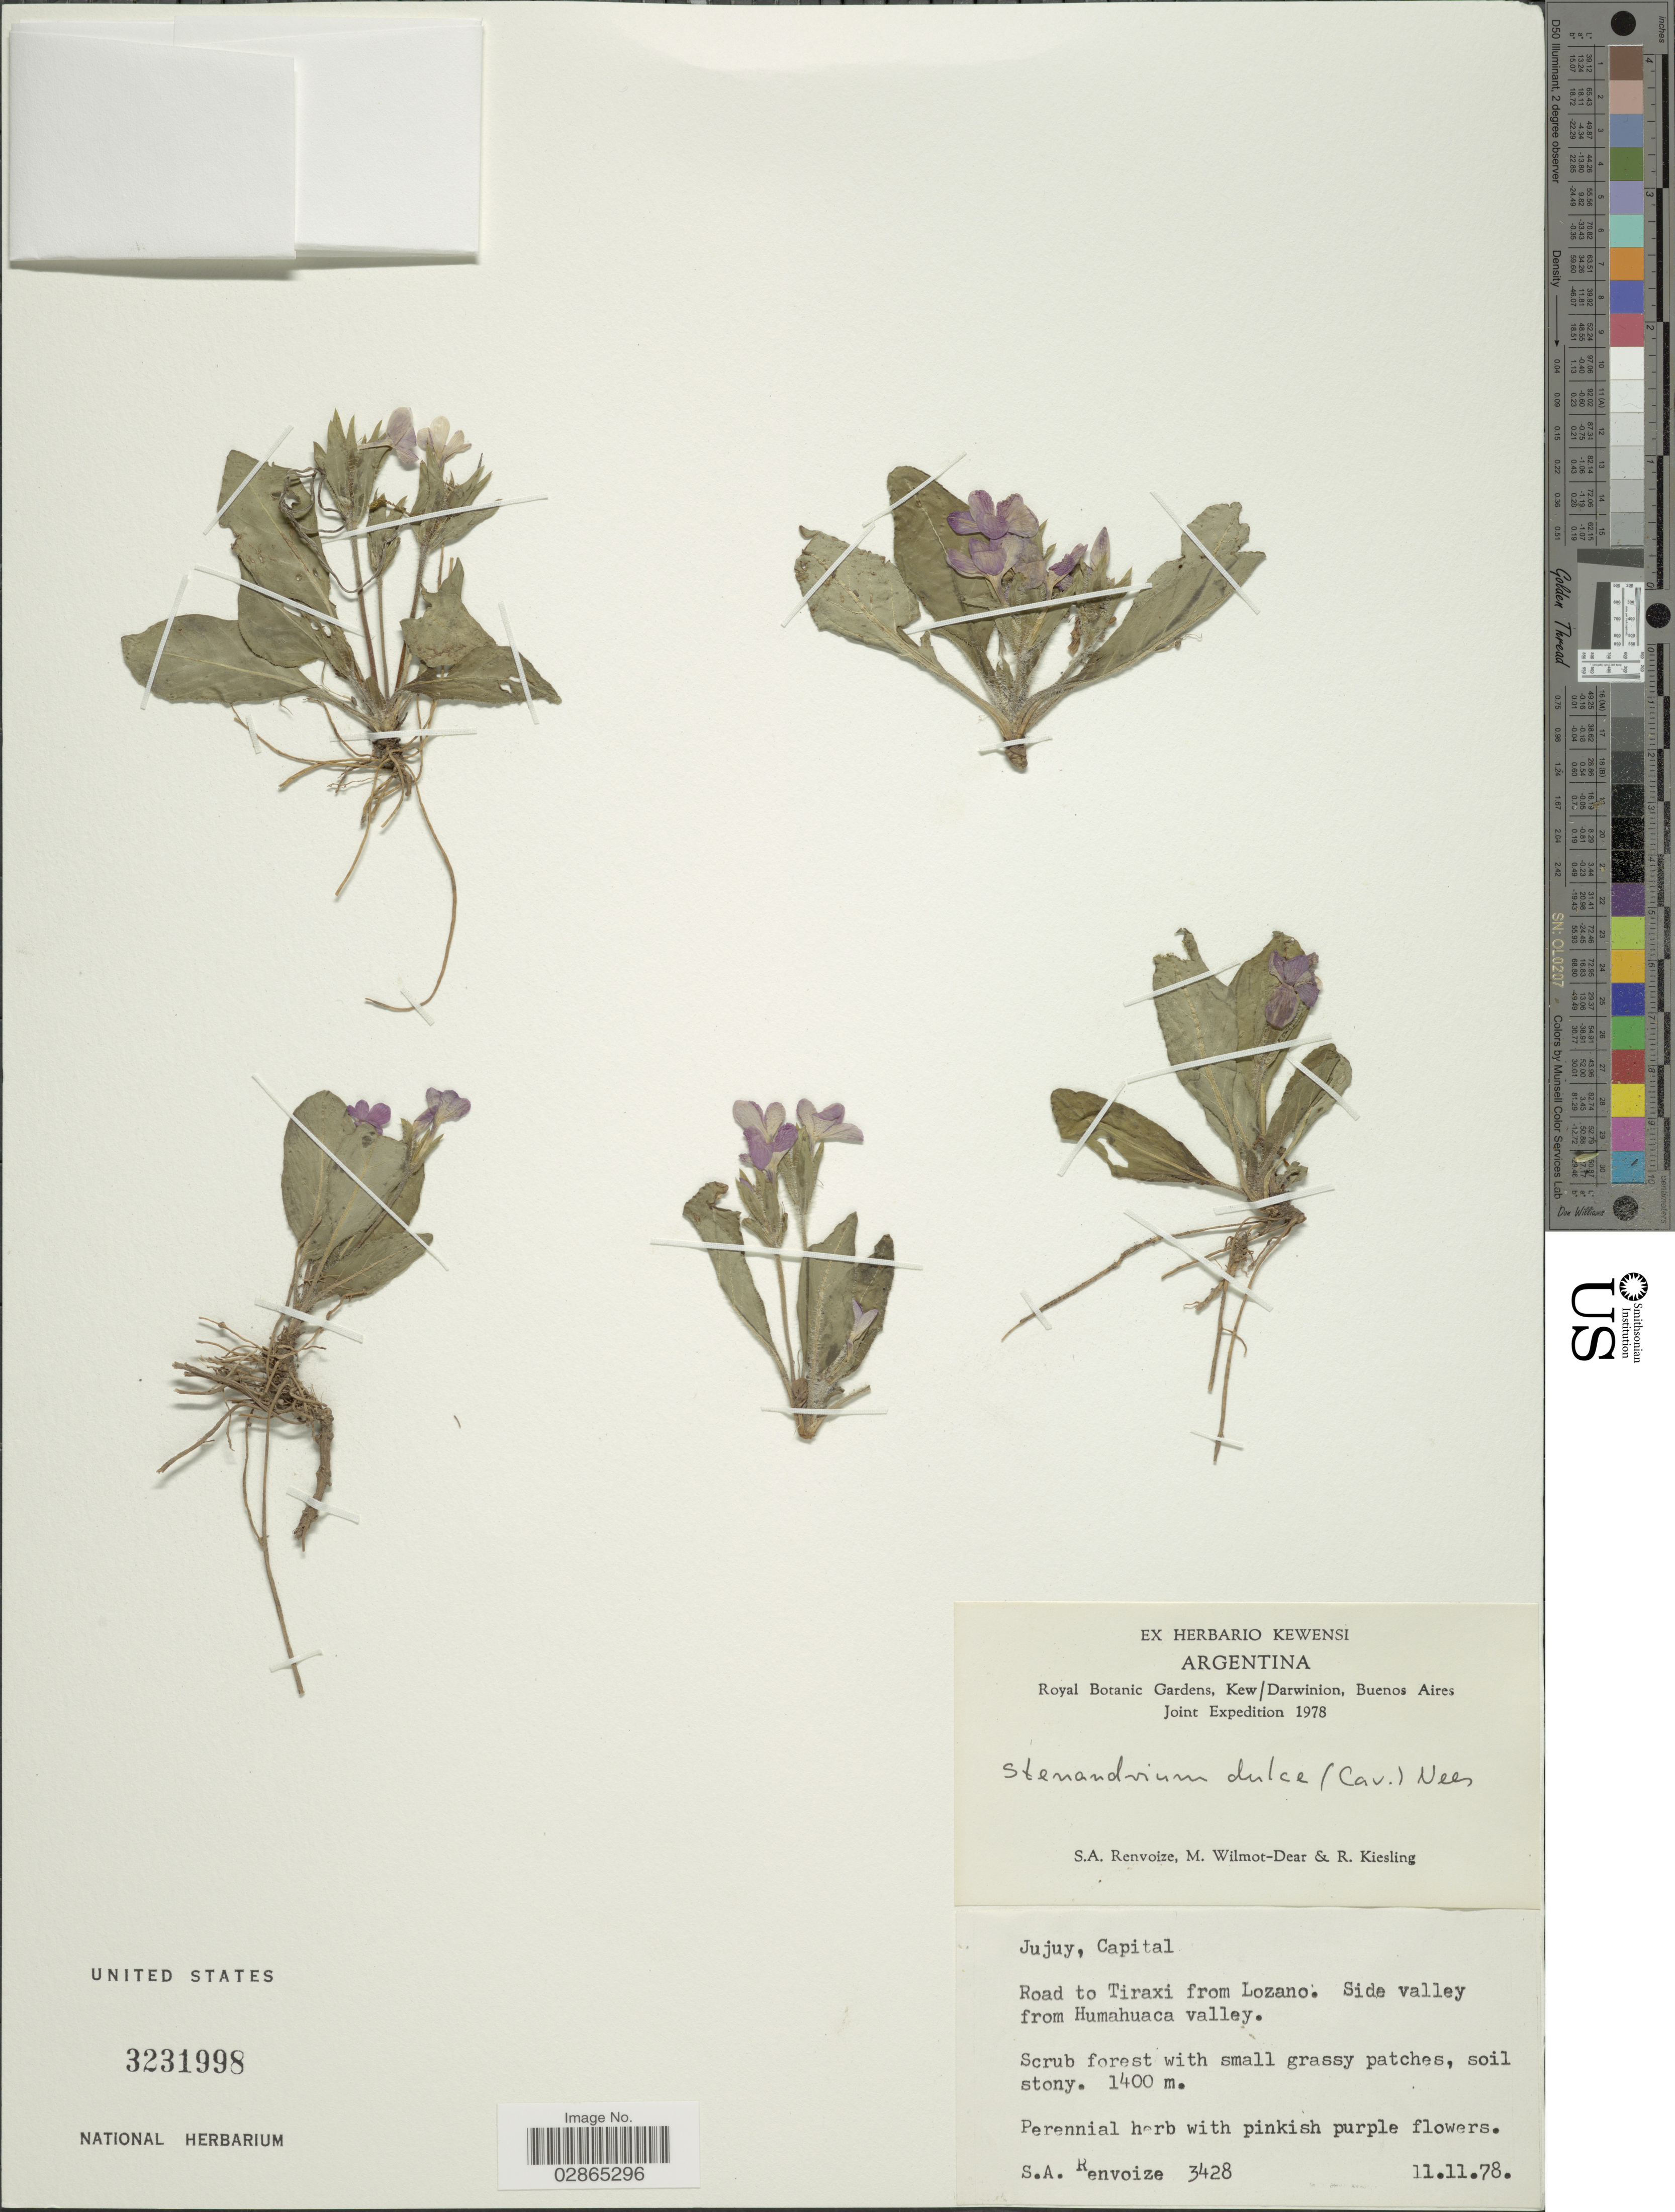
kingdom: Plantae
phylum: Tracheophyta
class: Magnoliopsida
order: Lamiales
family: Acanthaceae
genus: Stenandrium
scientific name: Stenandrium dulce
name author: (Cav.) Nees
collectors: S. A. Renvoize, M. Wilmot-Dear & R. Kiesling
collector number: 3428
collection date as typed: Transcribed d/m/y: 11/11/78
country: Argentina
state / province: Jujuy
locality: Capital, Road to Tiraxi from Lozano. Side valley from Humahuaca valley.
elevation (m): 1400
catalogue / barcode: US 3231998